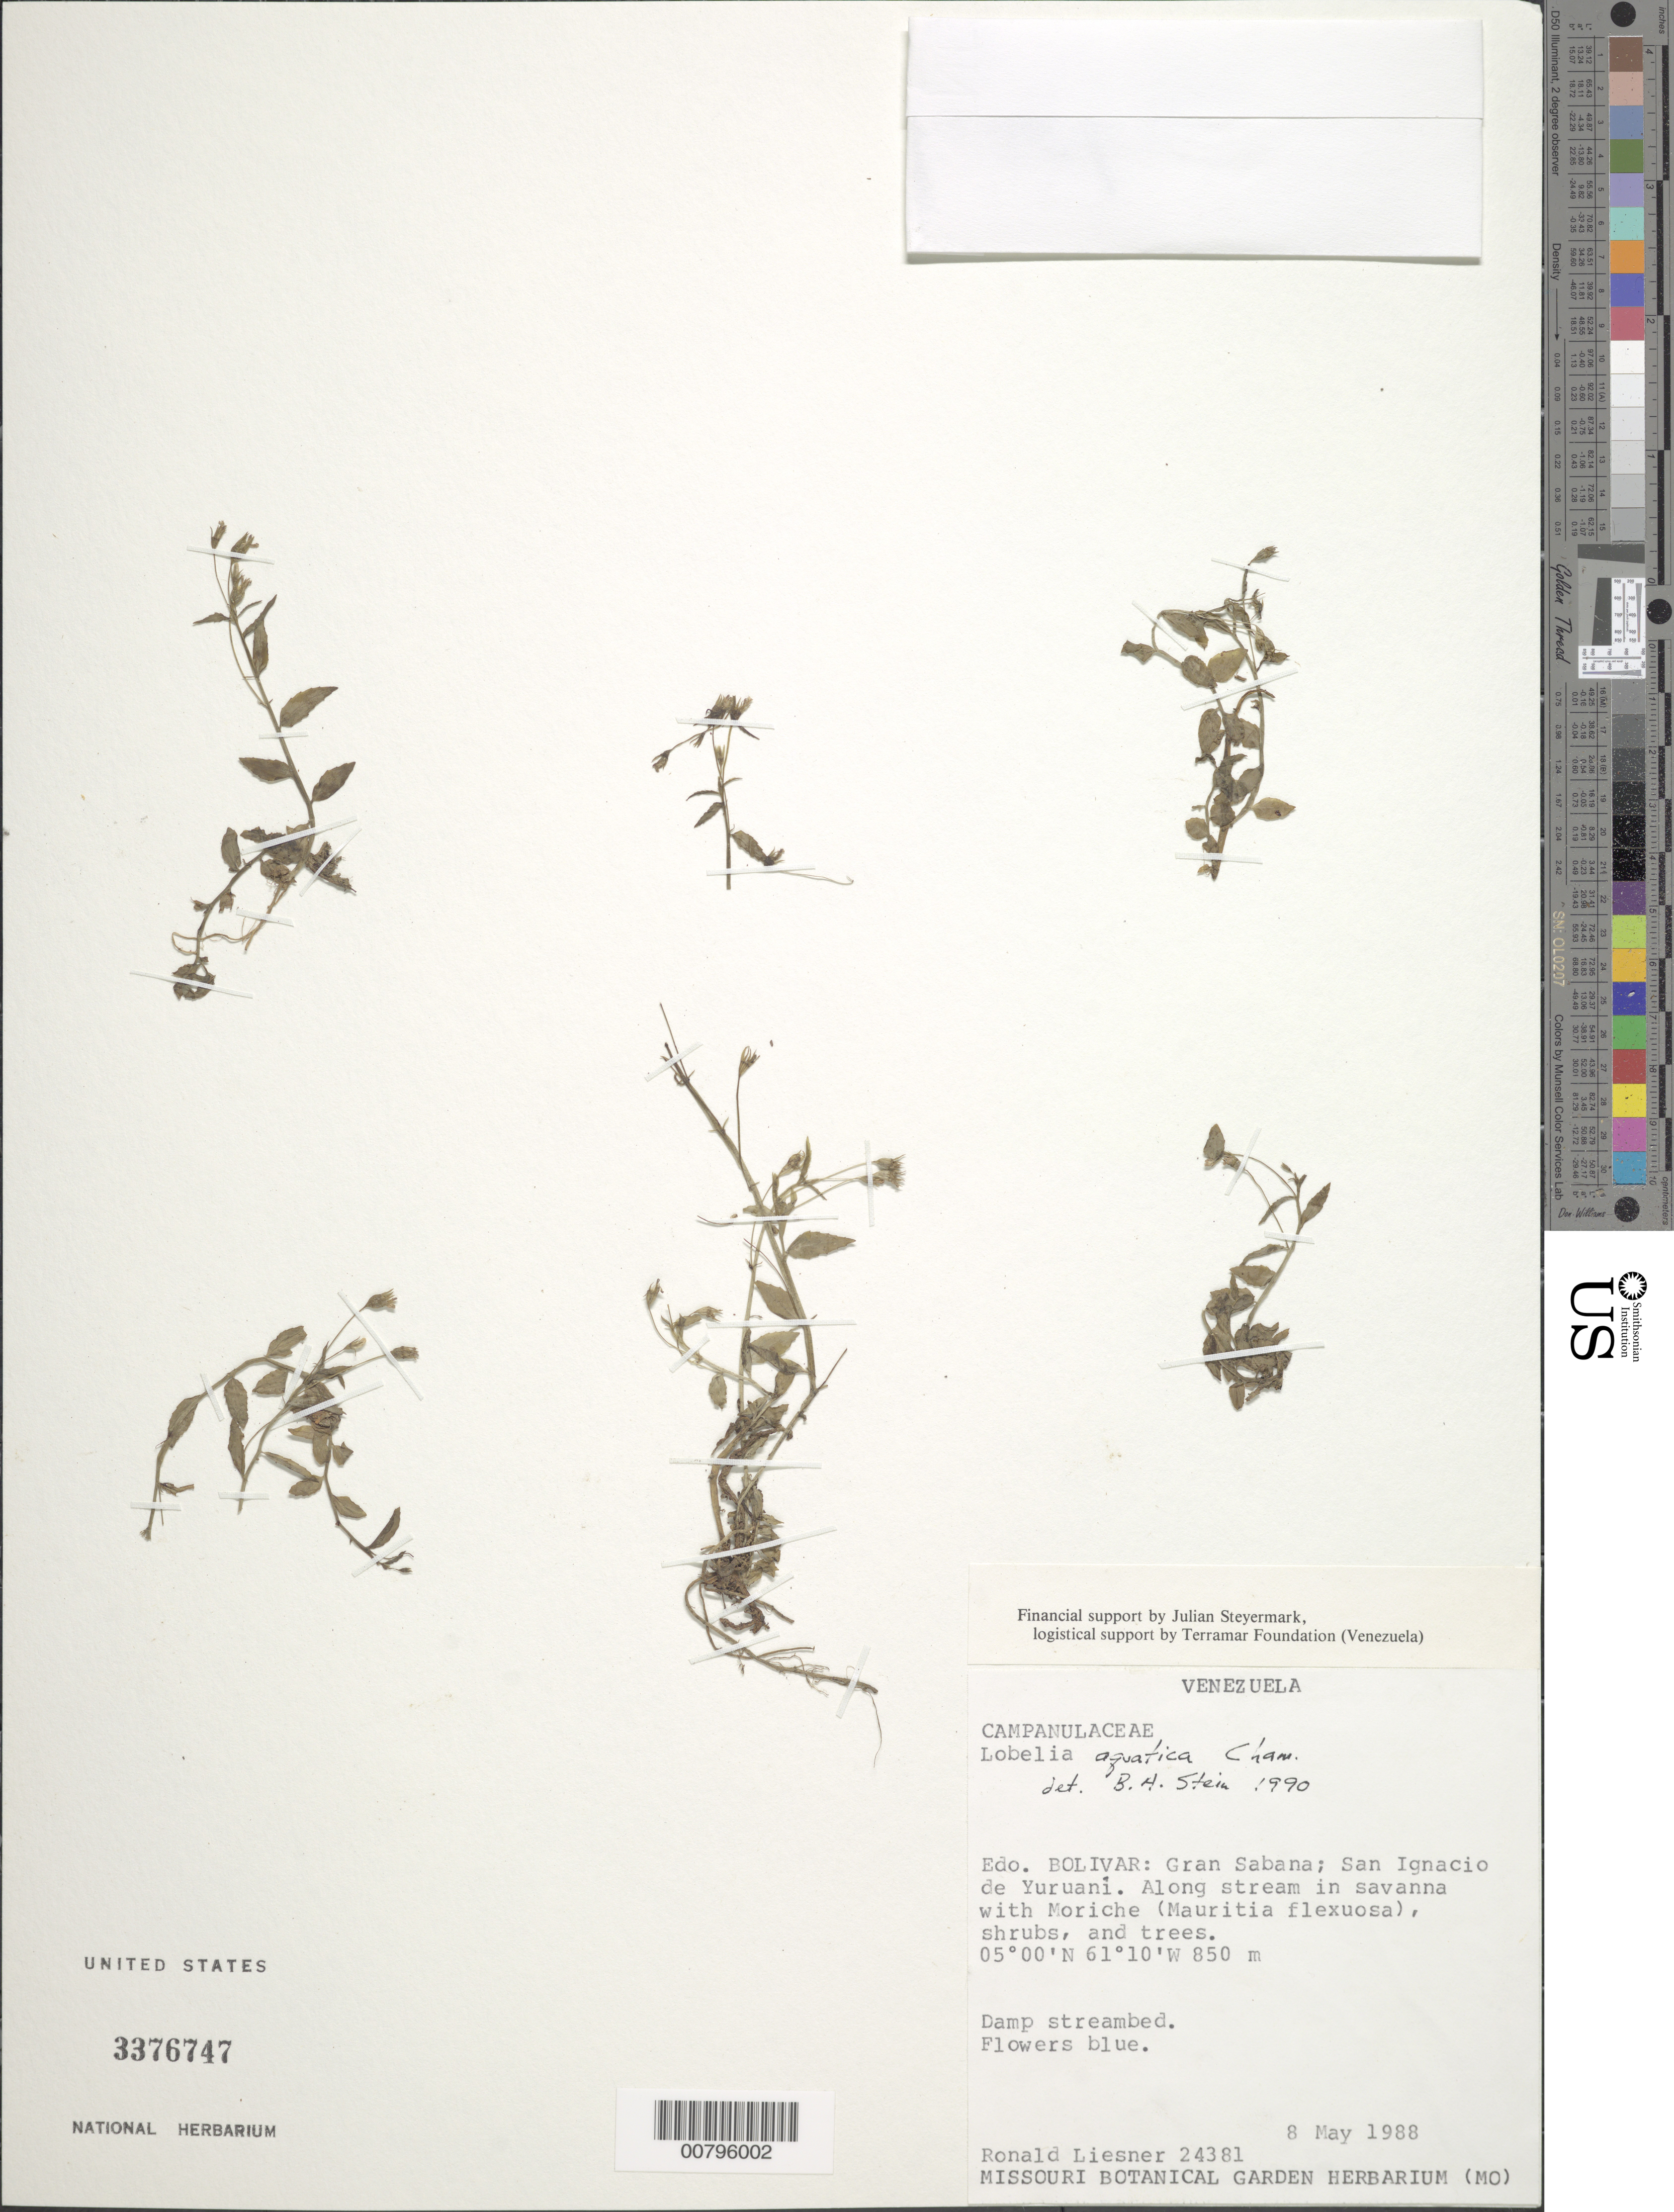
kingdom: Plantae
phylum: Tracheophyta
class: Magnoliopsida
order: Asterales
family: Campanulaceae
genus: Lobelia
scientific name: Lobelia aquatica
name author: Cham.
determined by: Stein, B. A., Senior Director, Climate Adaptation and Resilience, National Wildlife Federation (UNITED STATES)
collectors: R. L. Liesner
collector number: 24381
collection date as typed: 8-May-88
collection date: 1988-05-08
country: Venezuela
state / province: Bolívar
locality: Gran Sabana, San Ignacio de Yuruani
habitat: Along stream in savanna with Moriche (Mauritia flexuosa). Damp streambed.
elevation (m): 850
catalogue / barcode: US 3376747